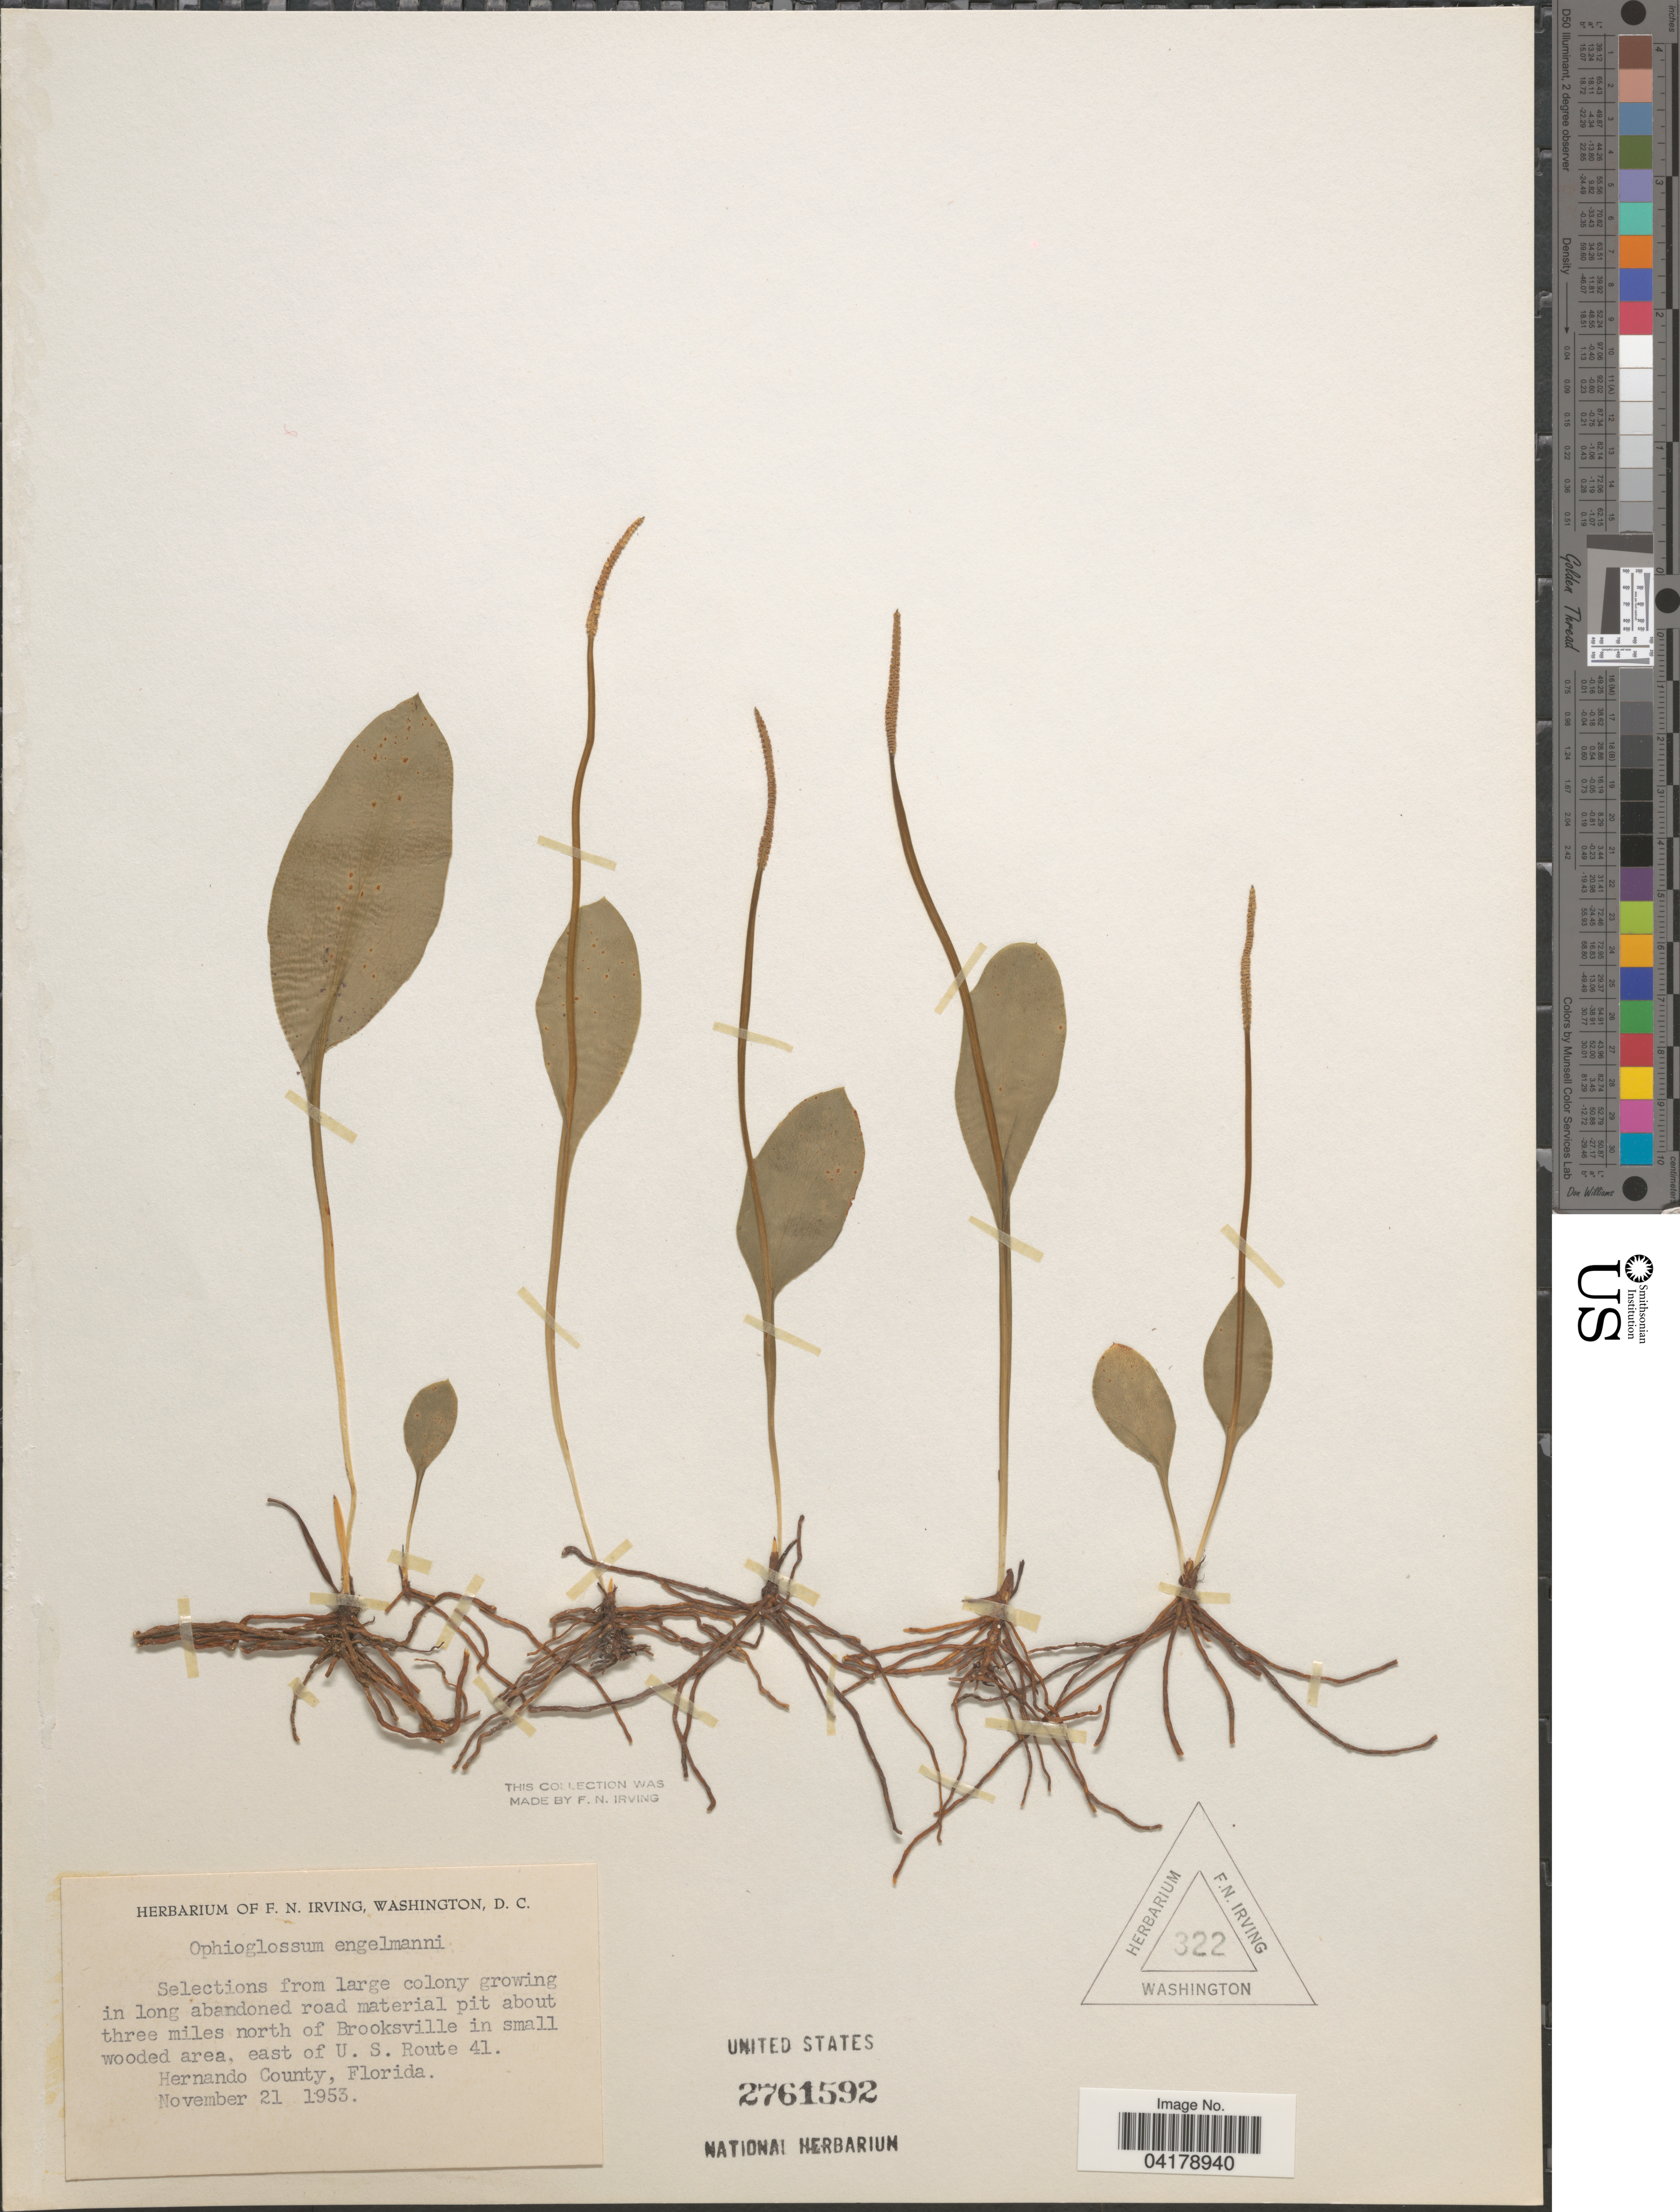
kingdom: Plantae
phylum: Tracheophyta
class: Polypodiopsida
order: Ophioglossales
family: Ophioglossaceae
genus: Ophioglossum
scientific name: Ophioglossum engelmannii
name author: Prantl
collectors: ex herb. F.N. Irving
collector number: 322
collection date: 1953-11-21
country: United States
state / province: Florida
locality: Selections from large colony growing in long abandoned road material pit about three miles north of Brooksville in small wooded area, east of U. S. Route 41. Hernando County.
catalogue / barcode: US 2761592